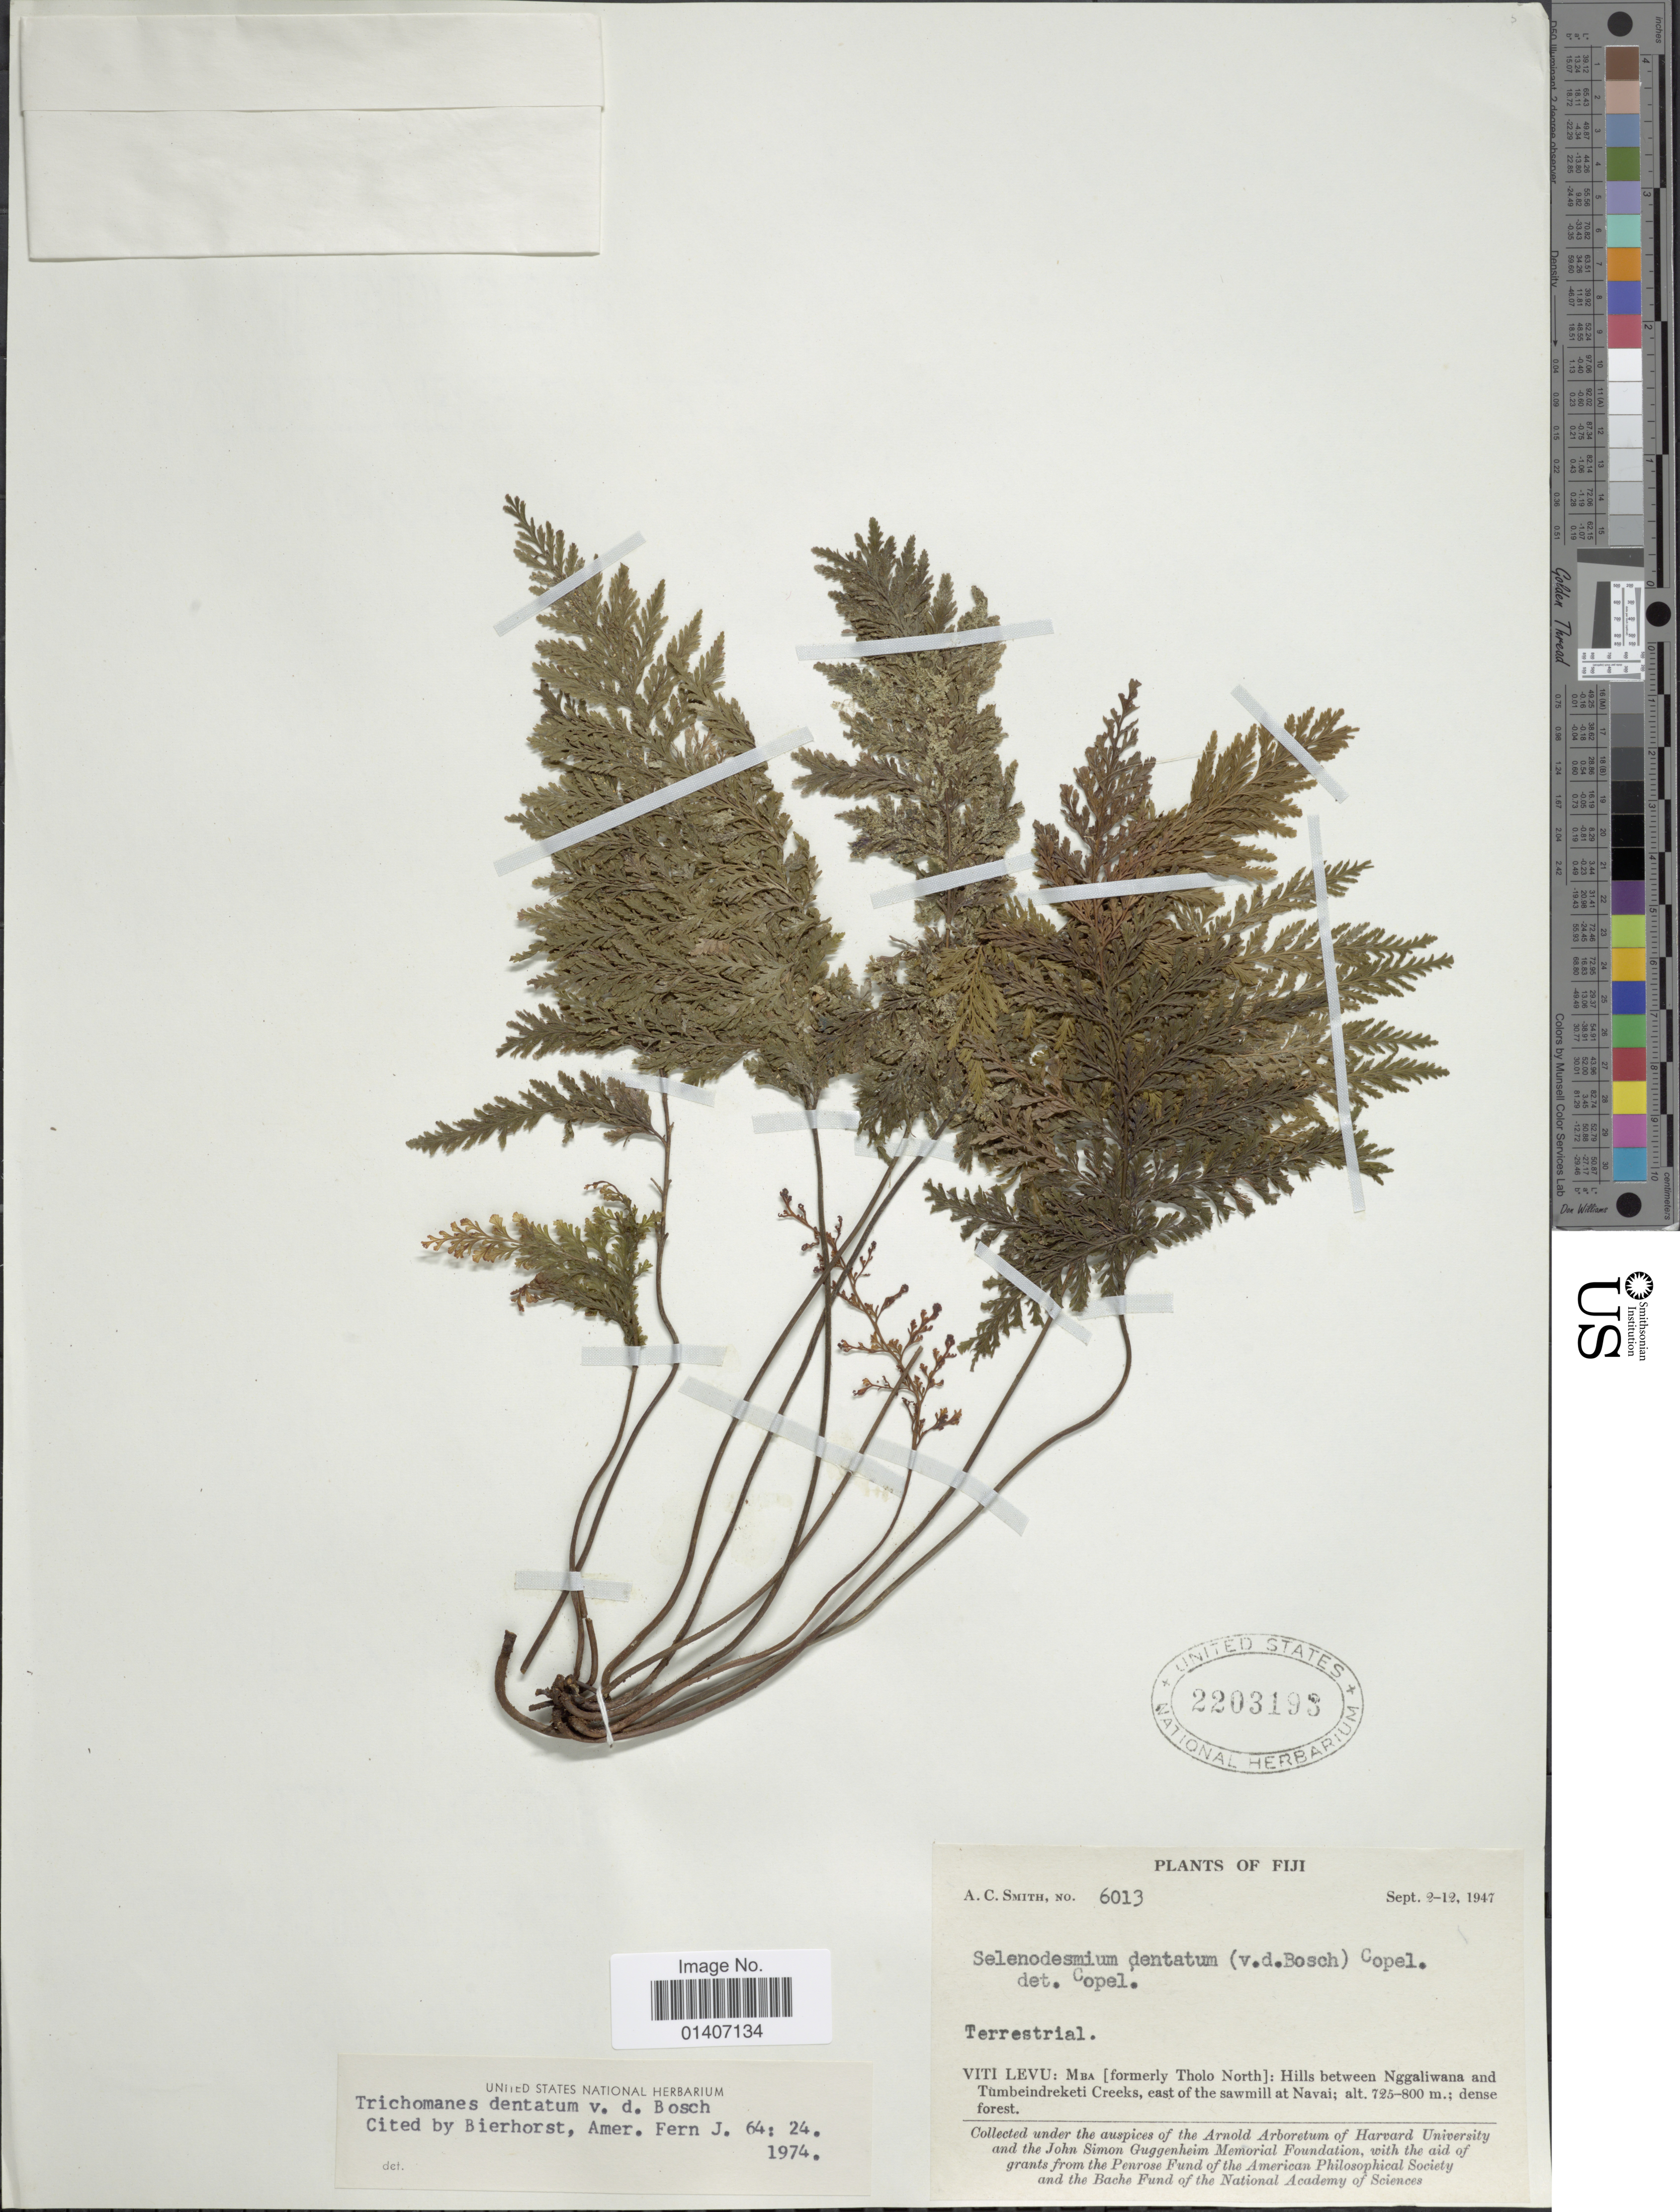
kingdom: Plantae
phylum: Tracheophyta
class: Polypodiopsida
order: Hymenophyllales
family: Hymenophyllaceae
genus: Abrodictyum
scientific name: Abrodictyum dentatum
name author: (Bosch) Ebihara & K. Iwats.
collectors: A. C. Smith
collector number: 6013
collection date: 1947-09-02/1947-09-12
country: Fiji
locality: Viti Levu: Mba(formerly Tholo North): Hills between Nggaliwana and Tumbeindreketi Creeks, east of the sawmill at Navai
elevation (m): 725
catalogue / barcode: US 2203193